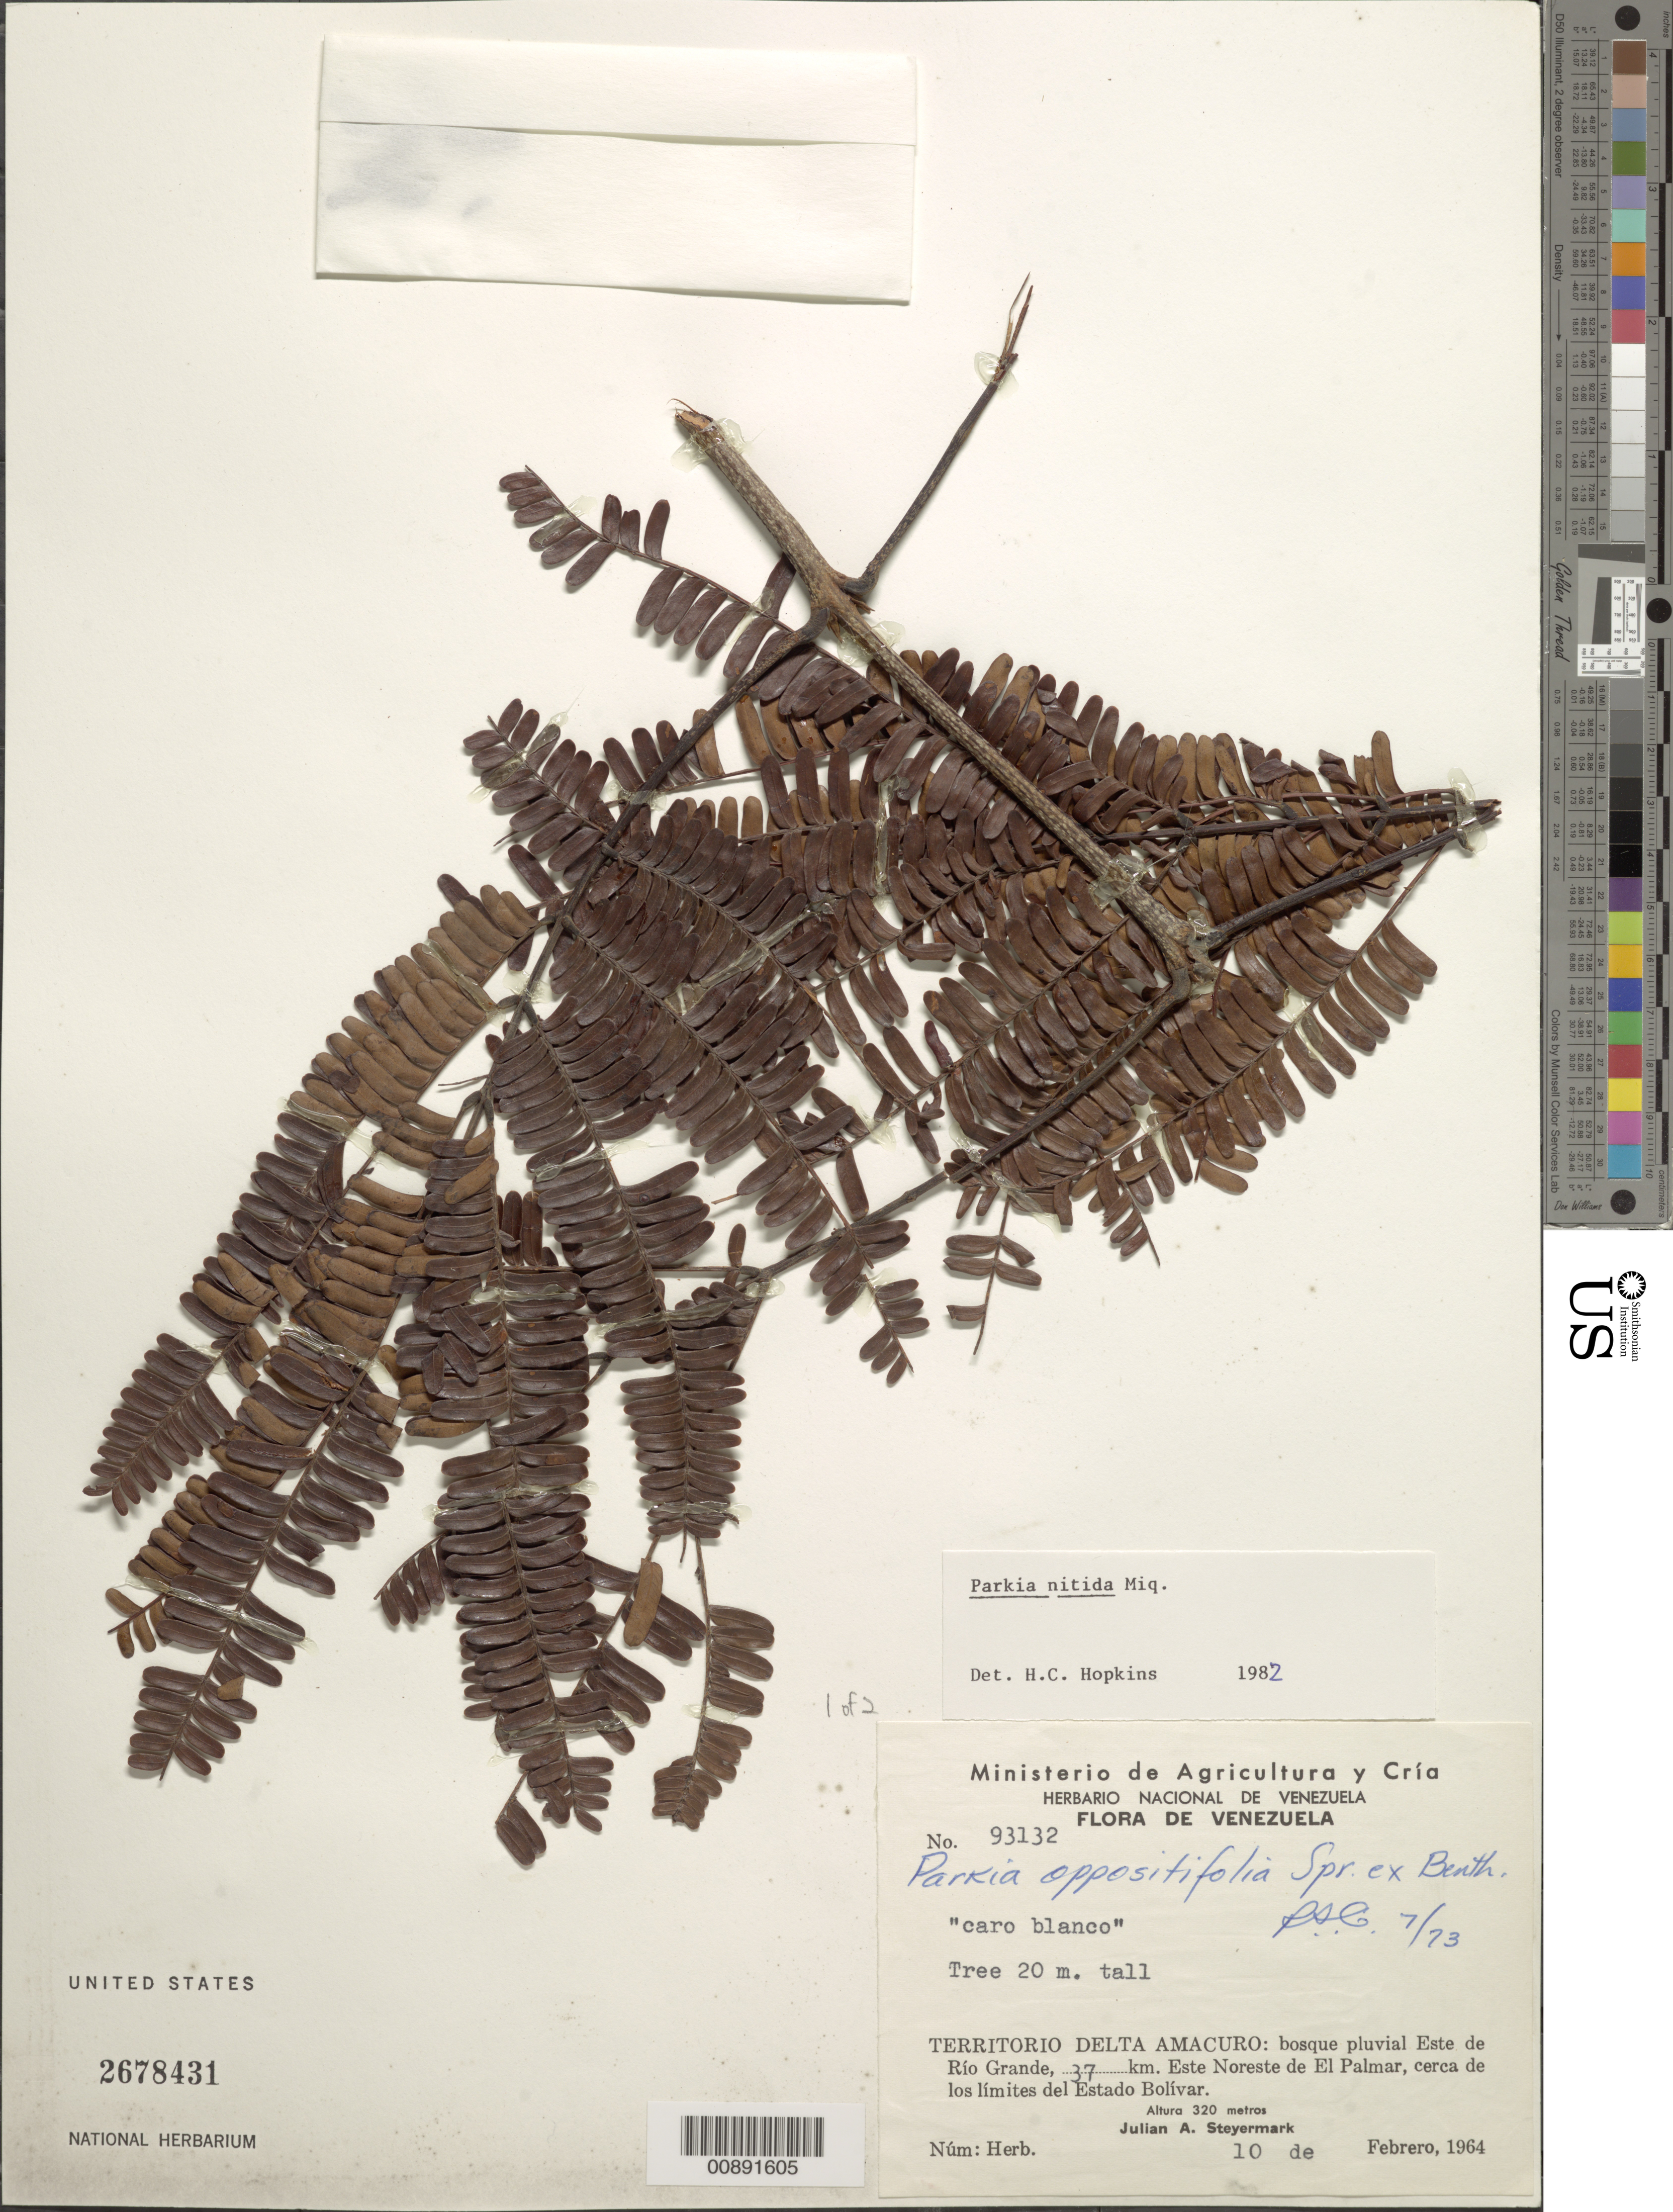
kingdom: Plantae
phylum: Tracheophyta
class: Magnoliopsida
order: Fabales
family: Fabaceae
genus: Parkia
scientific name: Parkia nitida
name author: Miq.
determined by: Hopkins, H. C.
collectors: J. Steyermark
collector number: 93132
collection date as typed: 10-Feb-64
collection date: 1964-02-10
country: Venezuela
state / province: Delta Amacuro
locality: Este de Río Grande, 37 km ENE de El Palmar, cerca de los límites del Estado Bolívar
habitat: Rainforest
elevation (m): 320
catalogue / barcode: US 2678431